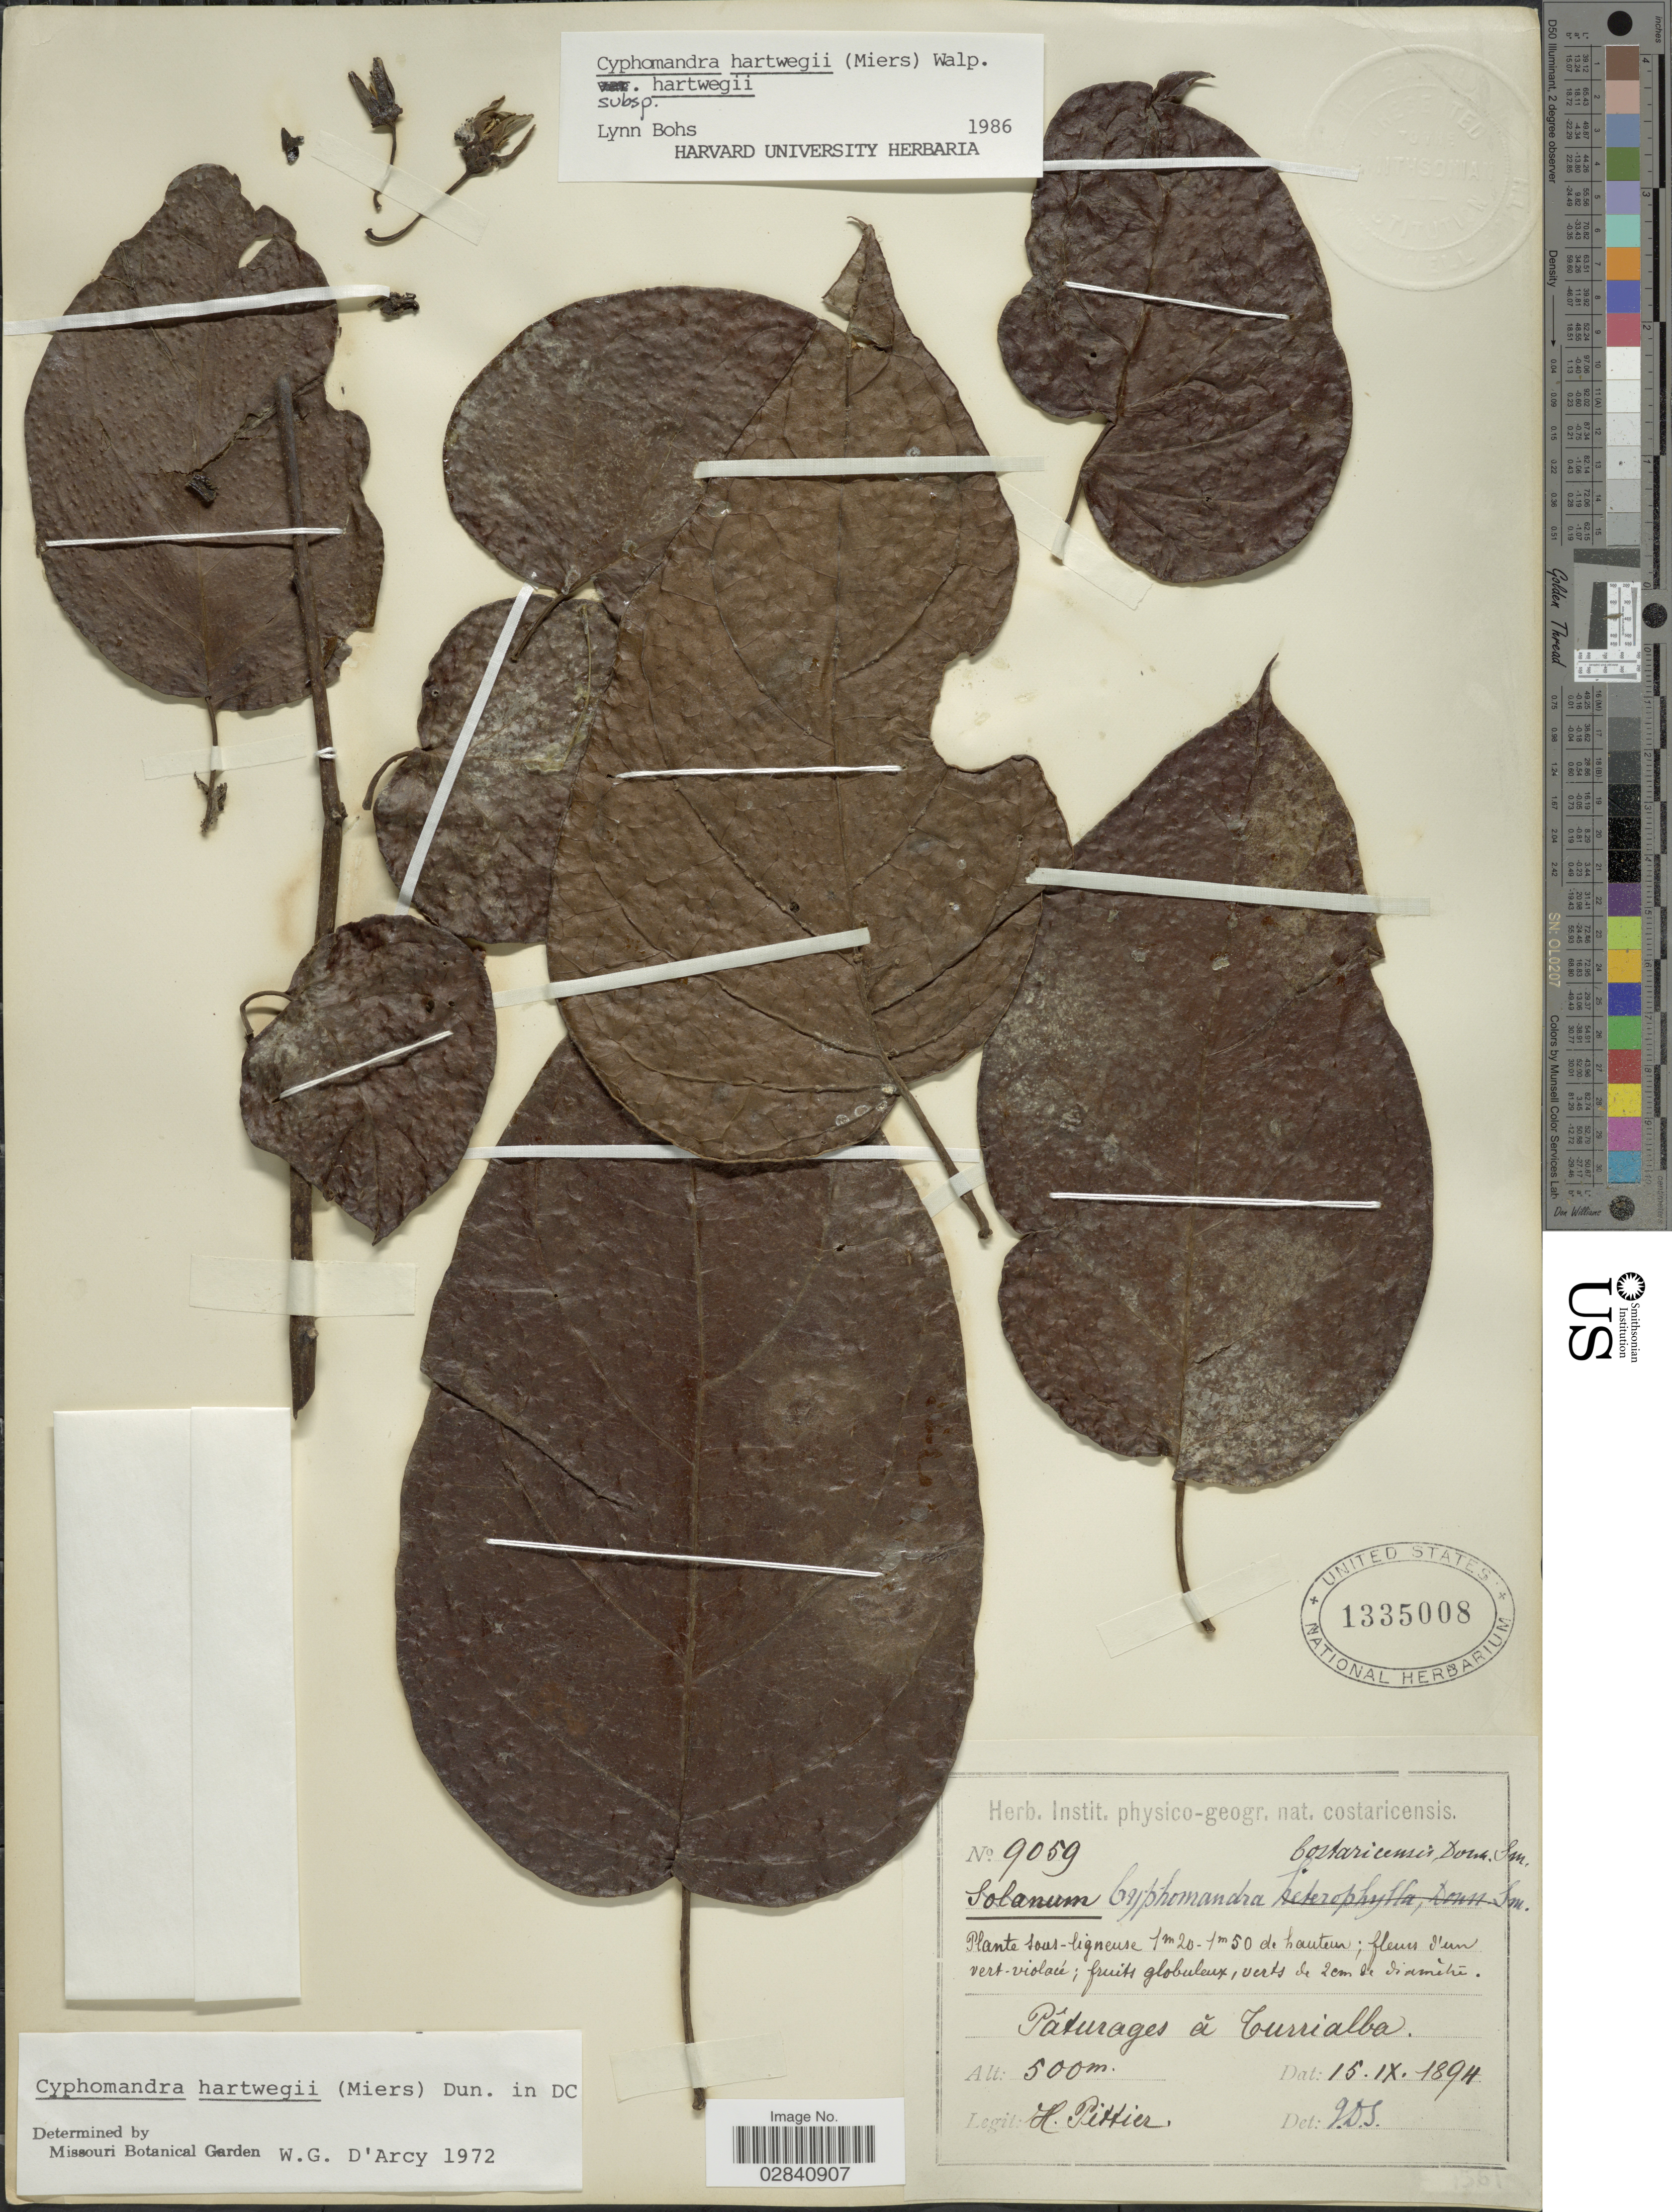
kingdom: Plantae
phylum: Tracheophyta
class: Magnoliopsida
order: Solanales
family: Solanaceae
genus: Cyphomandra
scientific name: Cyphomandra hartwegii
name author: (Miers) Sendtn. ex Walp.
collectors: H. F. Pittier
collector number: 9059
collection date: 1894-09-15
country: Costa Rica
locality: Pâturages â Turrialba.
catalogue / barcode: US 1335008